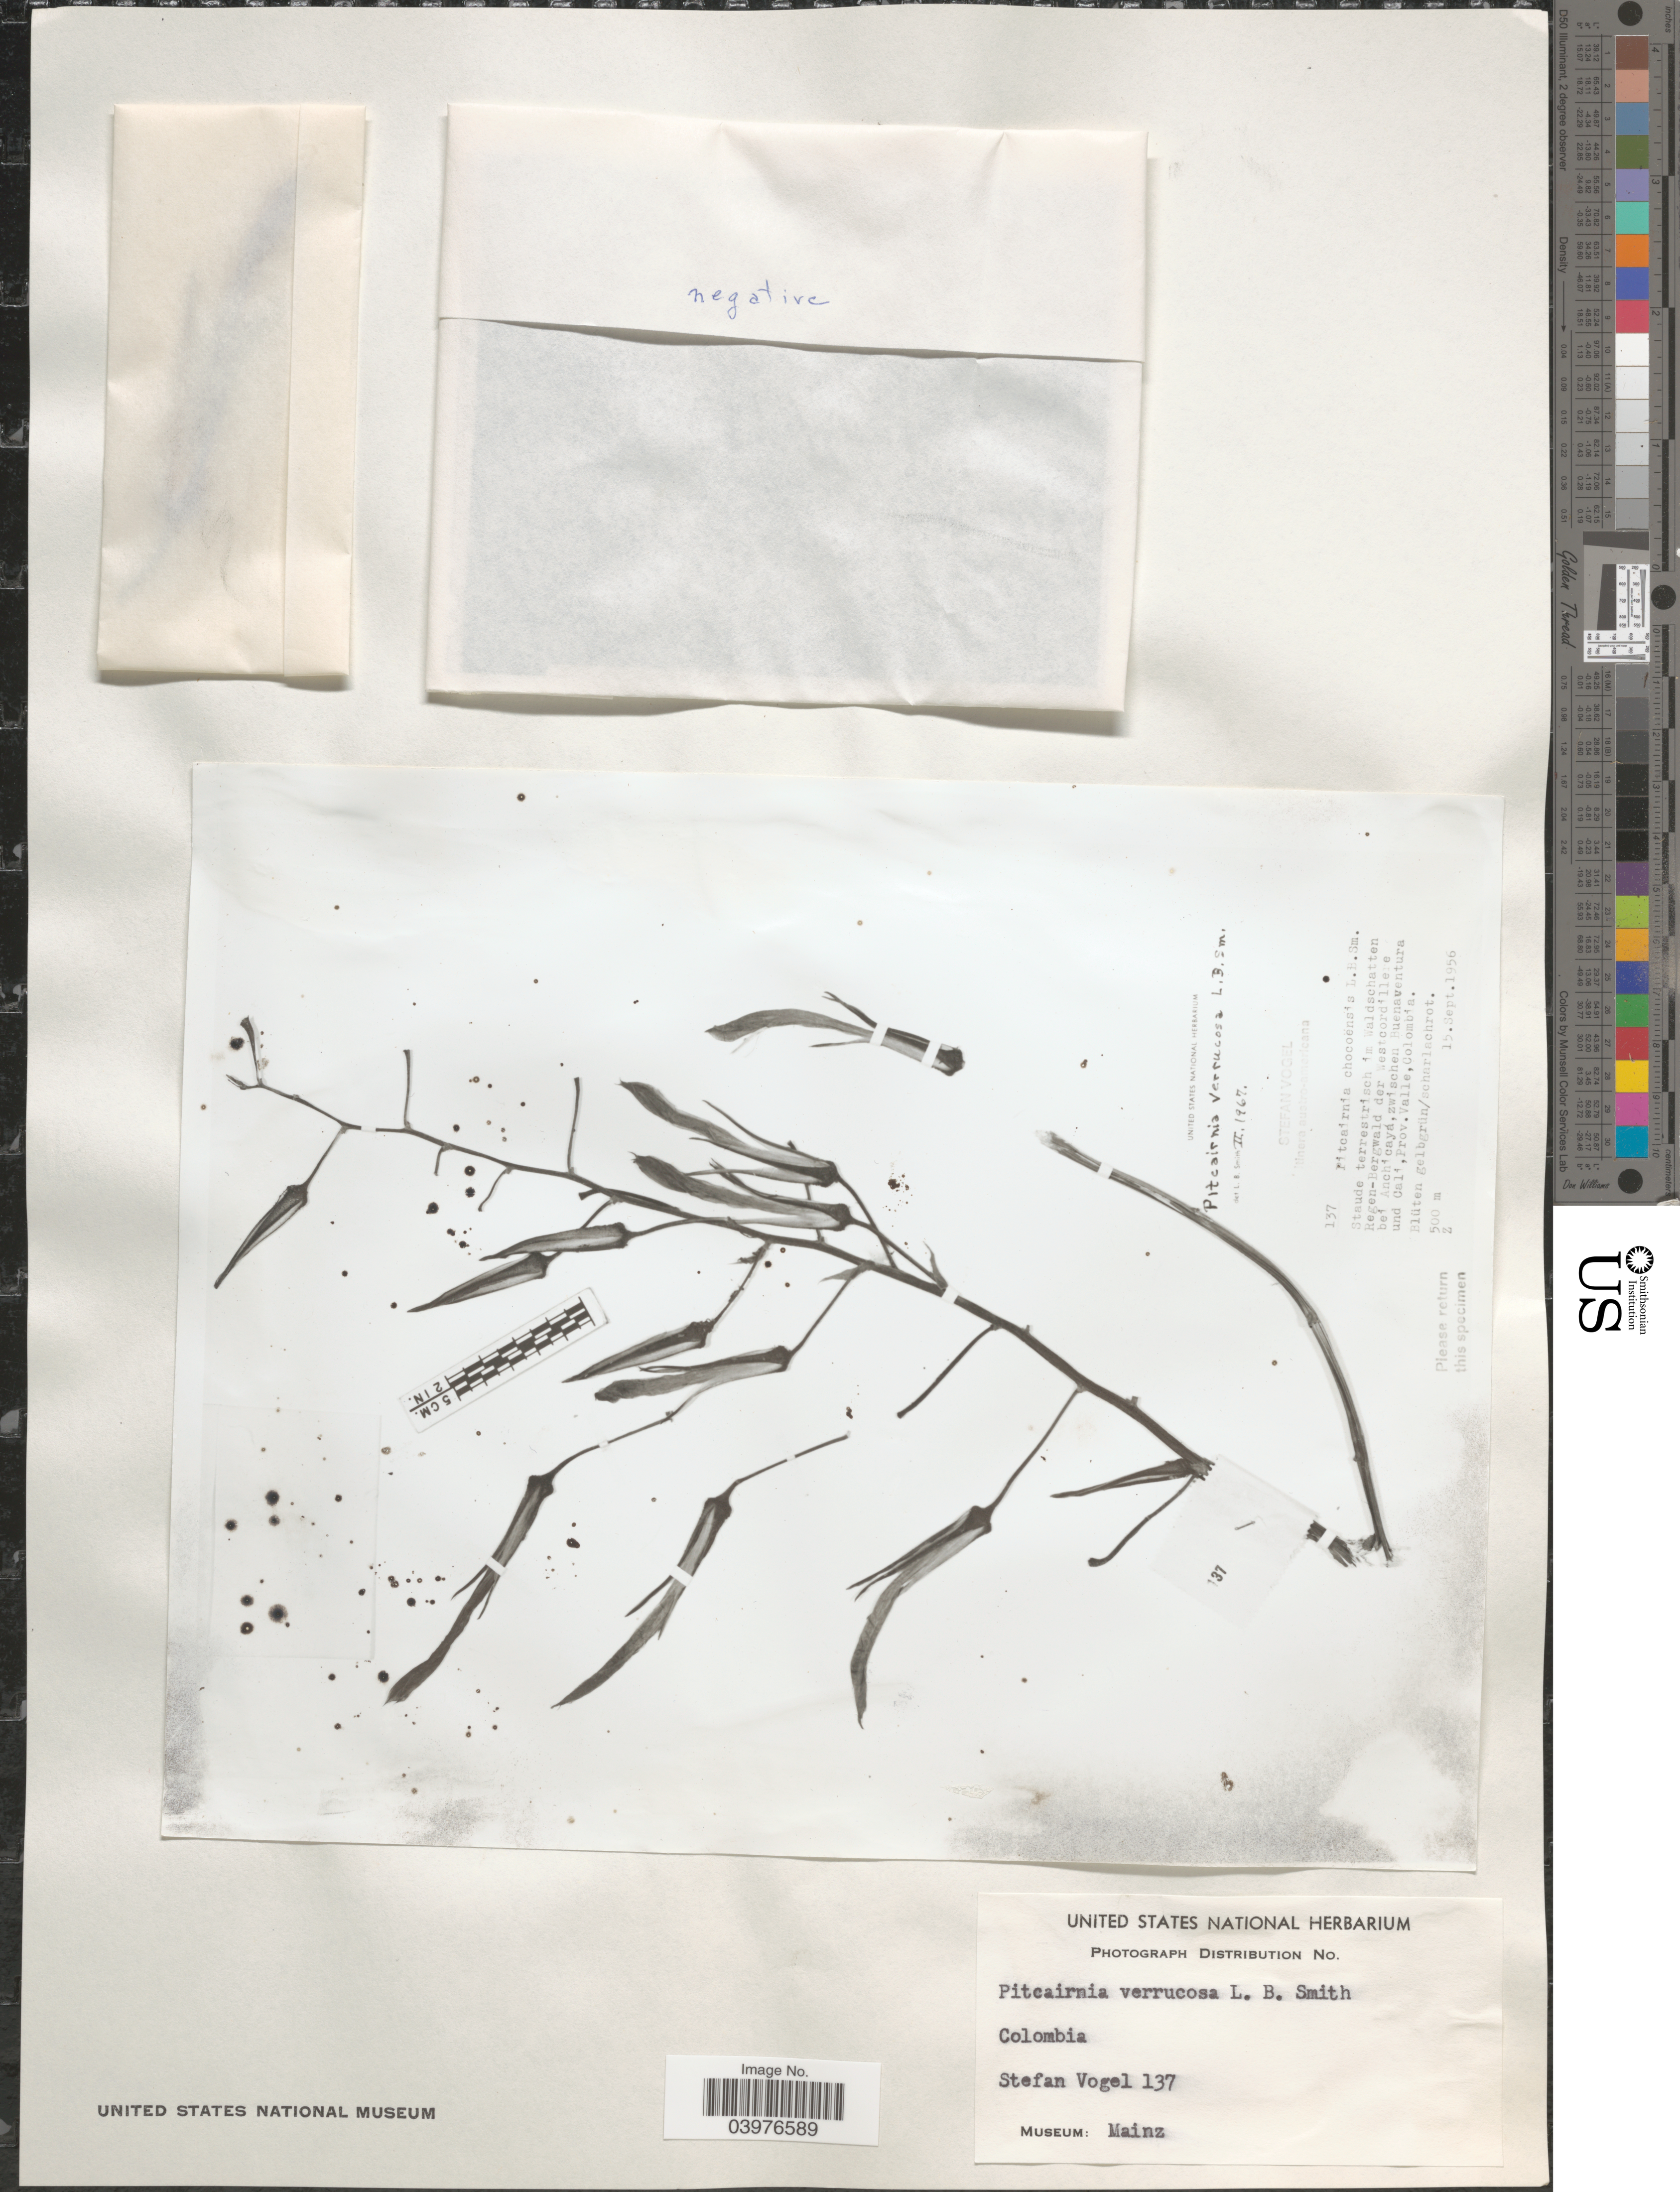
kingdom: Plantae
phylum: Tracheophyta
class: Liliopsida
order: Poales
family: Bromeliaceae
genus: Pitcairnia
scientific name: Pitcairnia verrucosa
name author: L.B. Sm.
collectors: S. Vogel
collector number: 137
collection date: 1956-09-15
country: Colombia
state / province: Valle del Cauca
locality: Itinera austro-americana. Staude terrestrisch im Waldschatten Regen-Bergwald der Westcordillere bei Anchicaya, zwischen Buenaventura und Cali, Prov. Valle.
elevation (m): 500